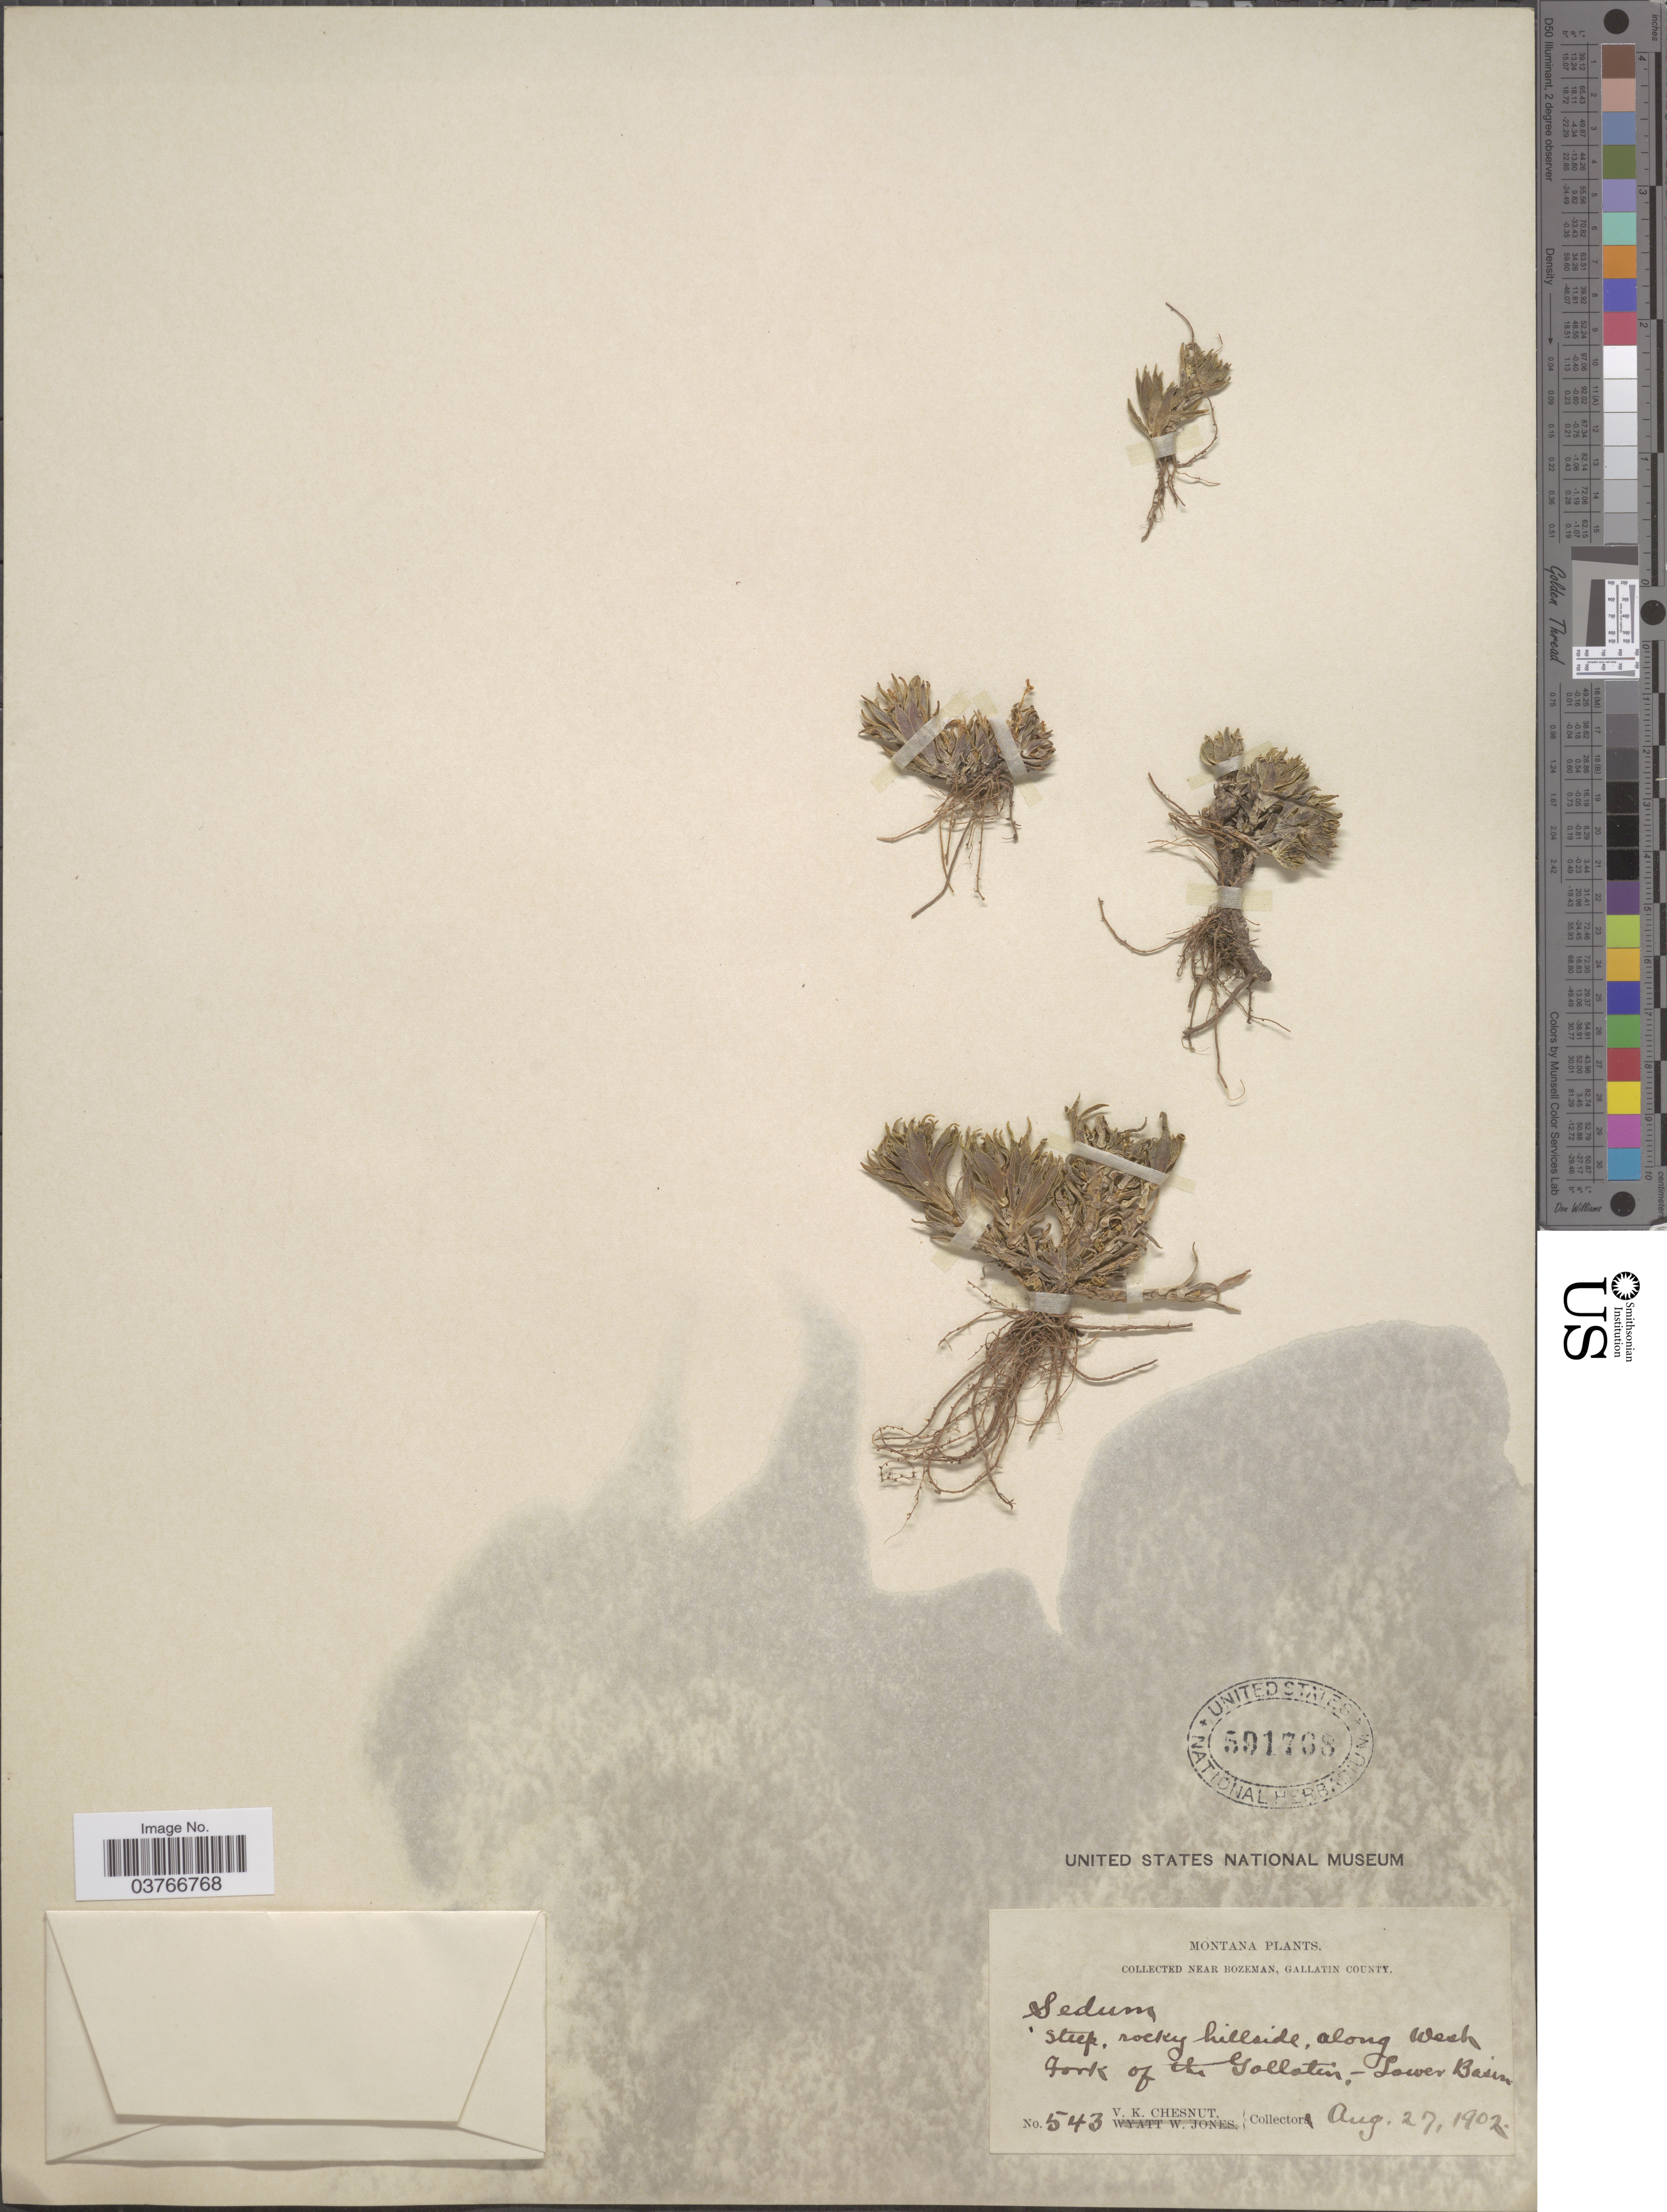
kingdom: Plantae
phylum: Tracheophyta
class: Magnoliopsida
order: Saxifragales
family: Crassulaceae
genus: Sedum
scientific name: Sedum sp.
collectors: V. Chesnut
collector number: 543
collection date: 1902-08-27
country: United States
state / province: Montana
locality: Along West Fork of the Gollatin,- Lower Basin.